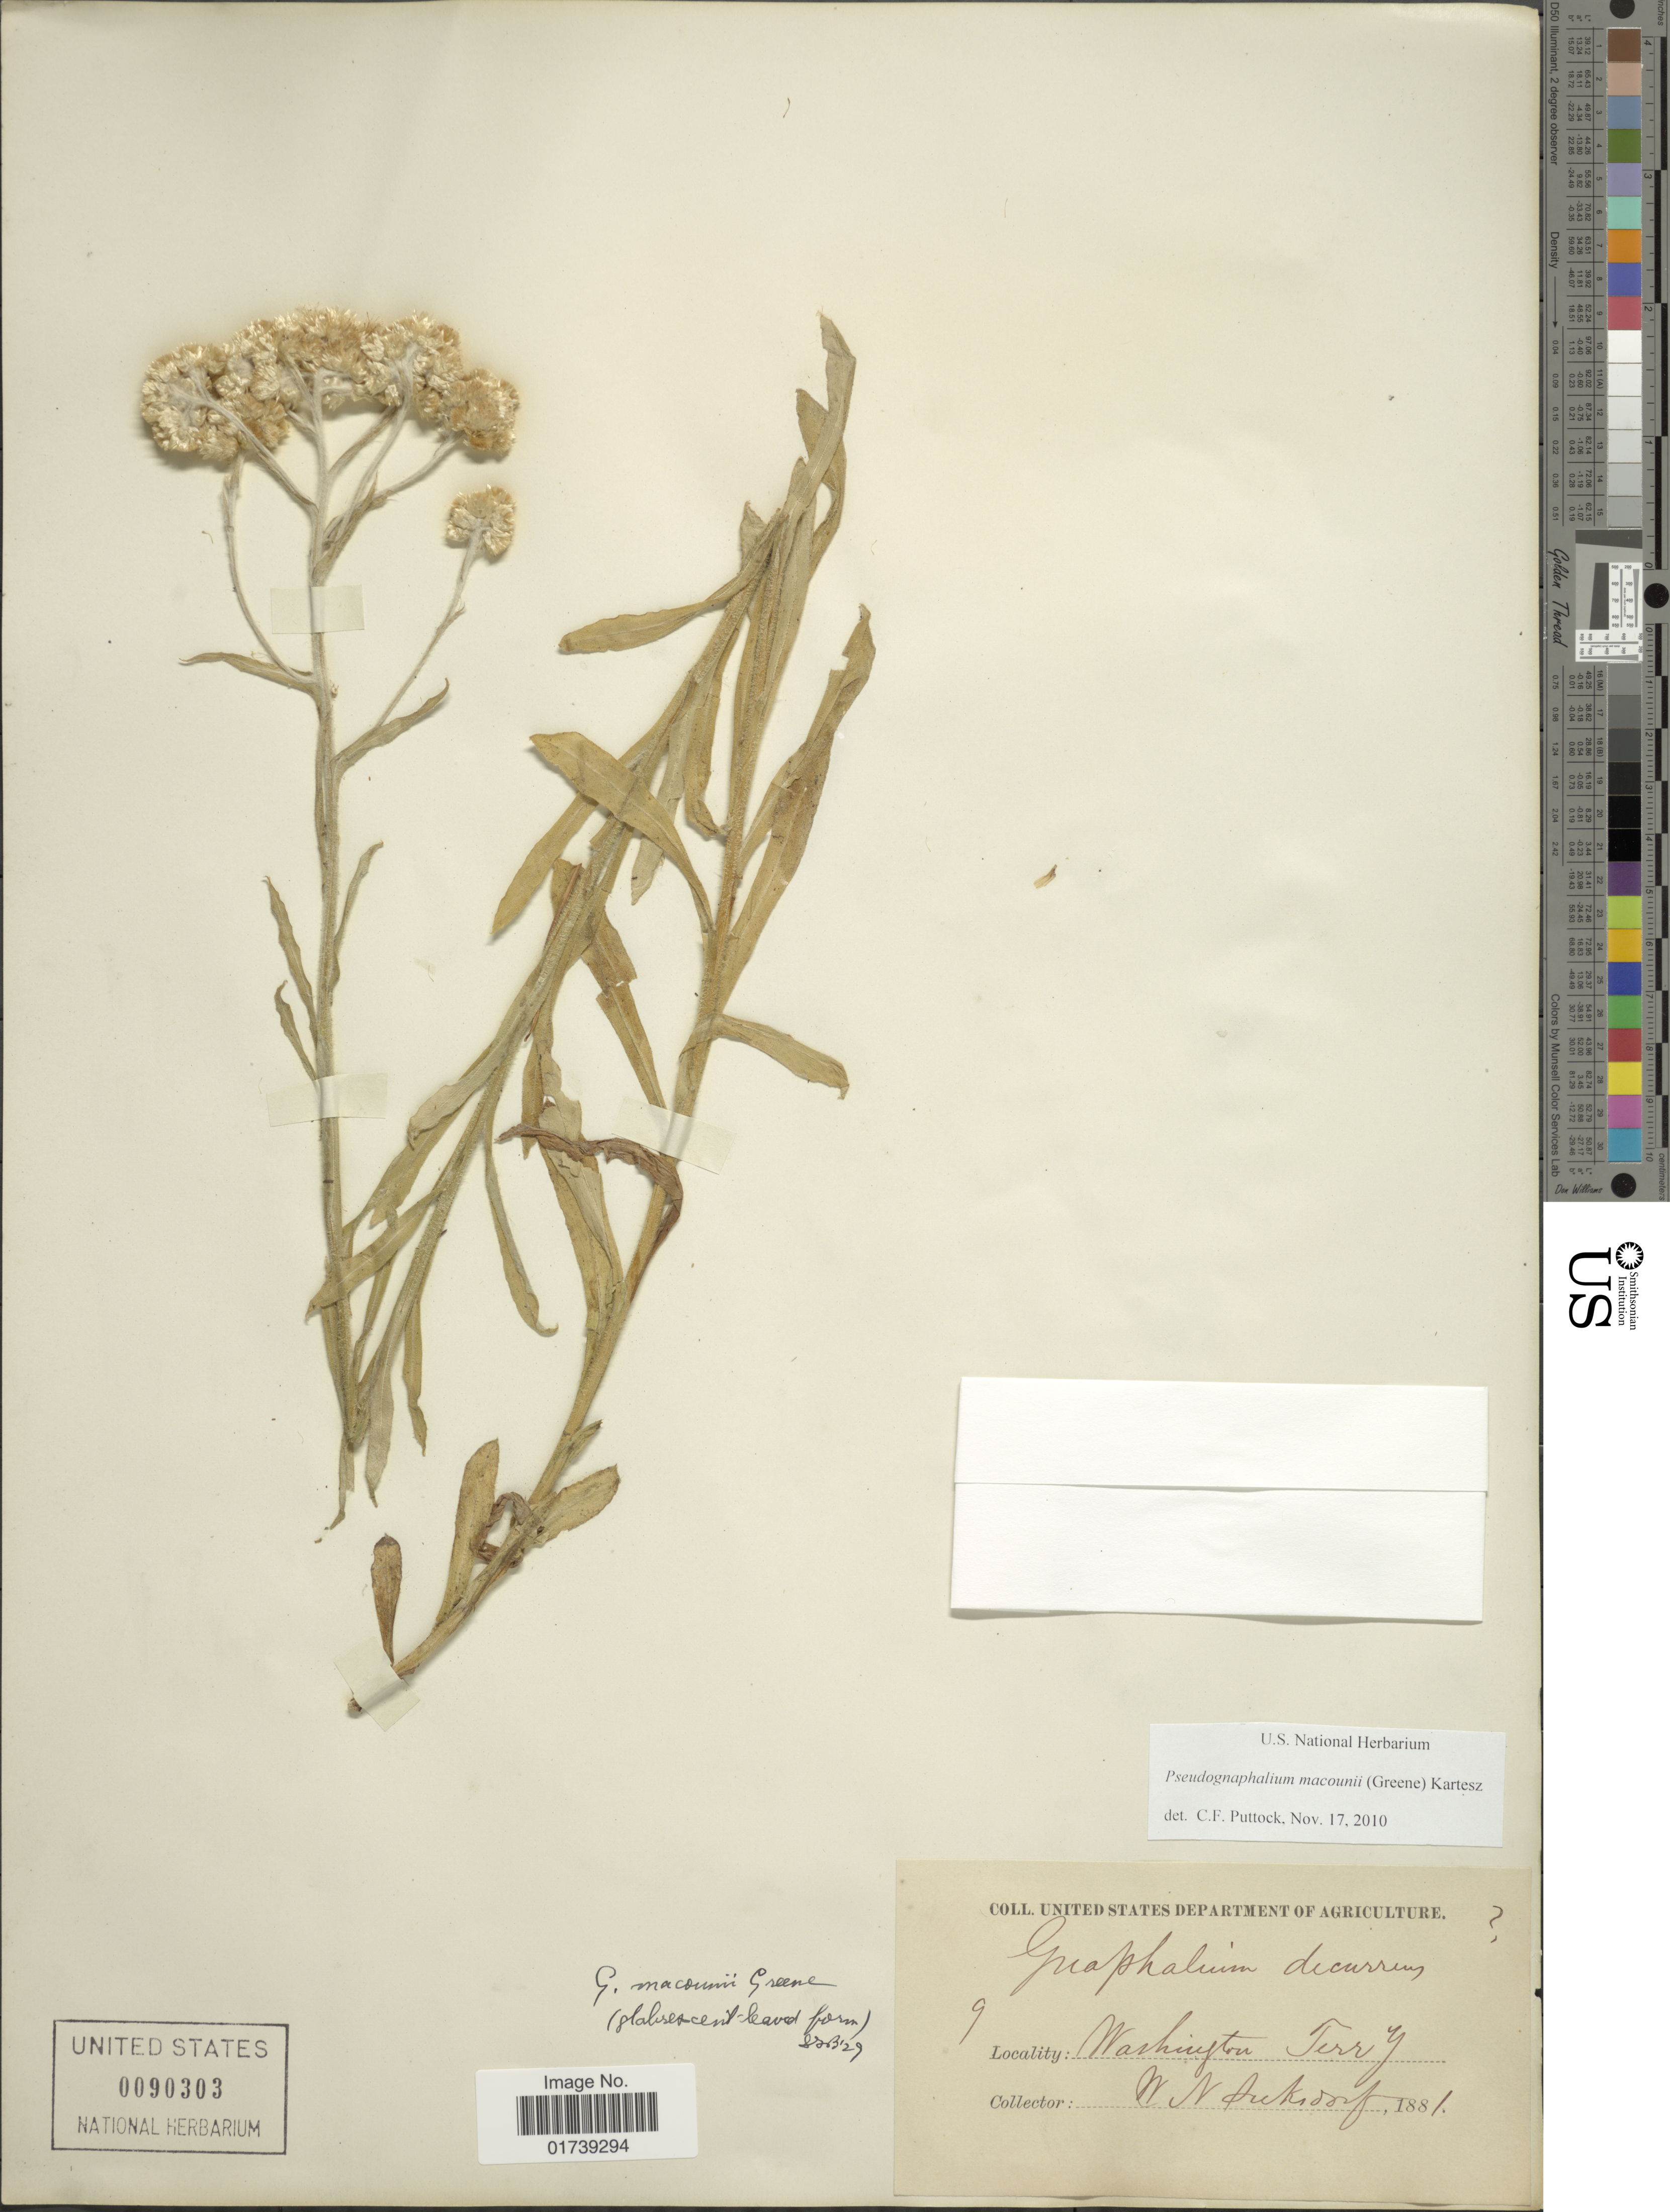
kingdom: Plantae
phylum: Tracheophyta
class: Magnoliopsida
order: Asterales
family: Asteraceae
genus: Pseudognaphalium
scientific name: Pseudognaphalium macounii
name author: (Greene) Kartesz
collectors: W. Auksdorf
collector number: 9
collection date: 1881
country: United States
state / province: Washington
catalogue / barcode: US 90303